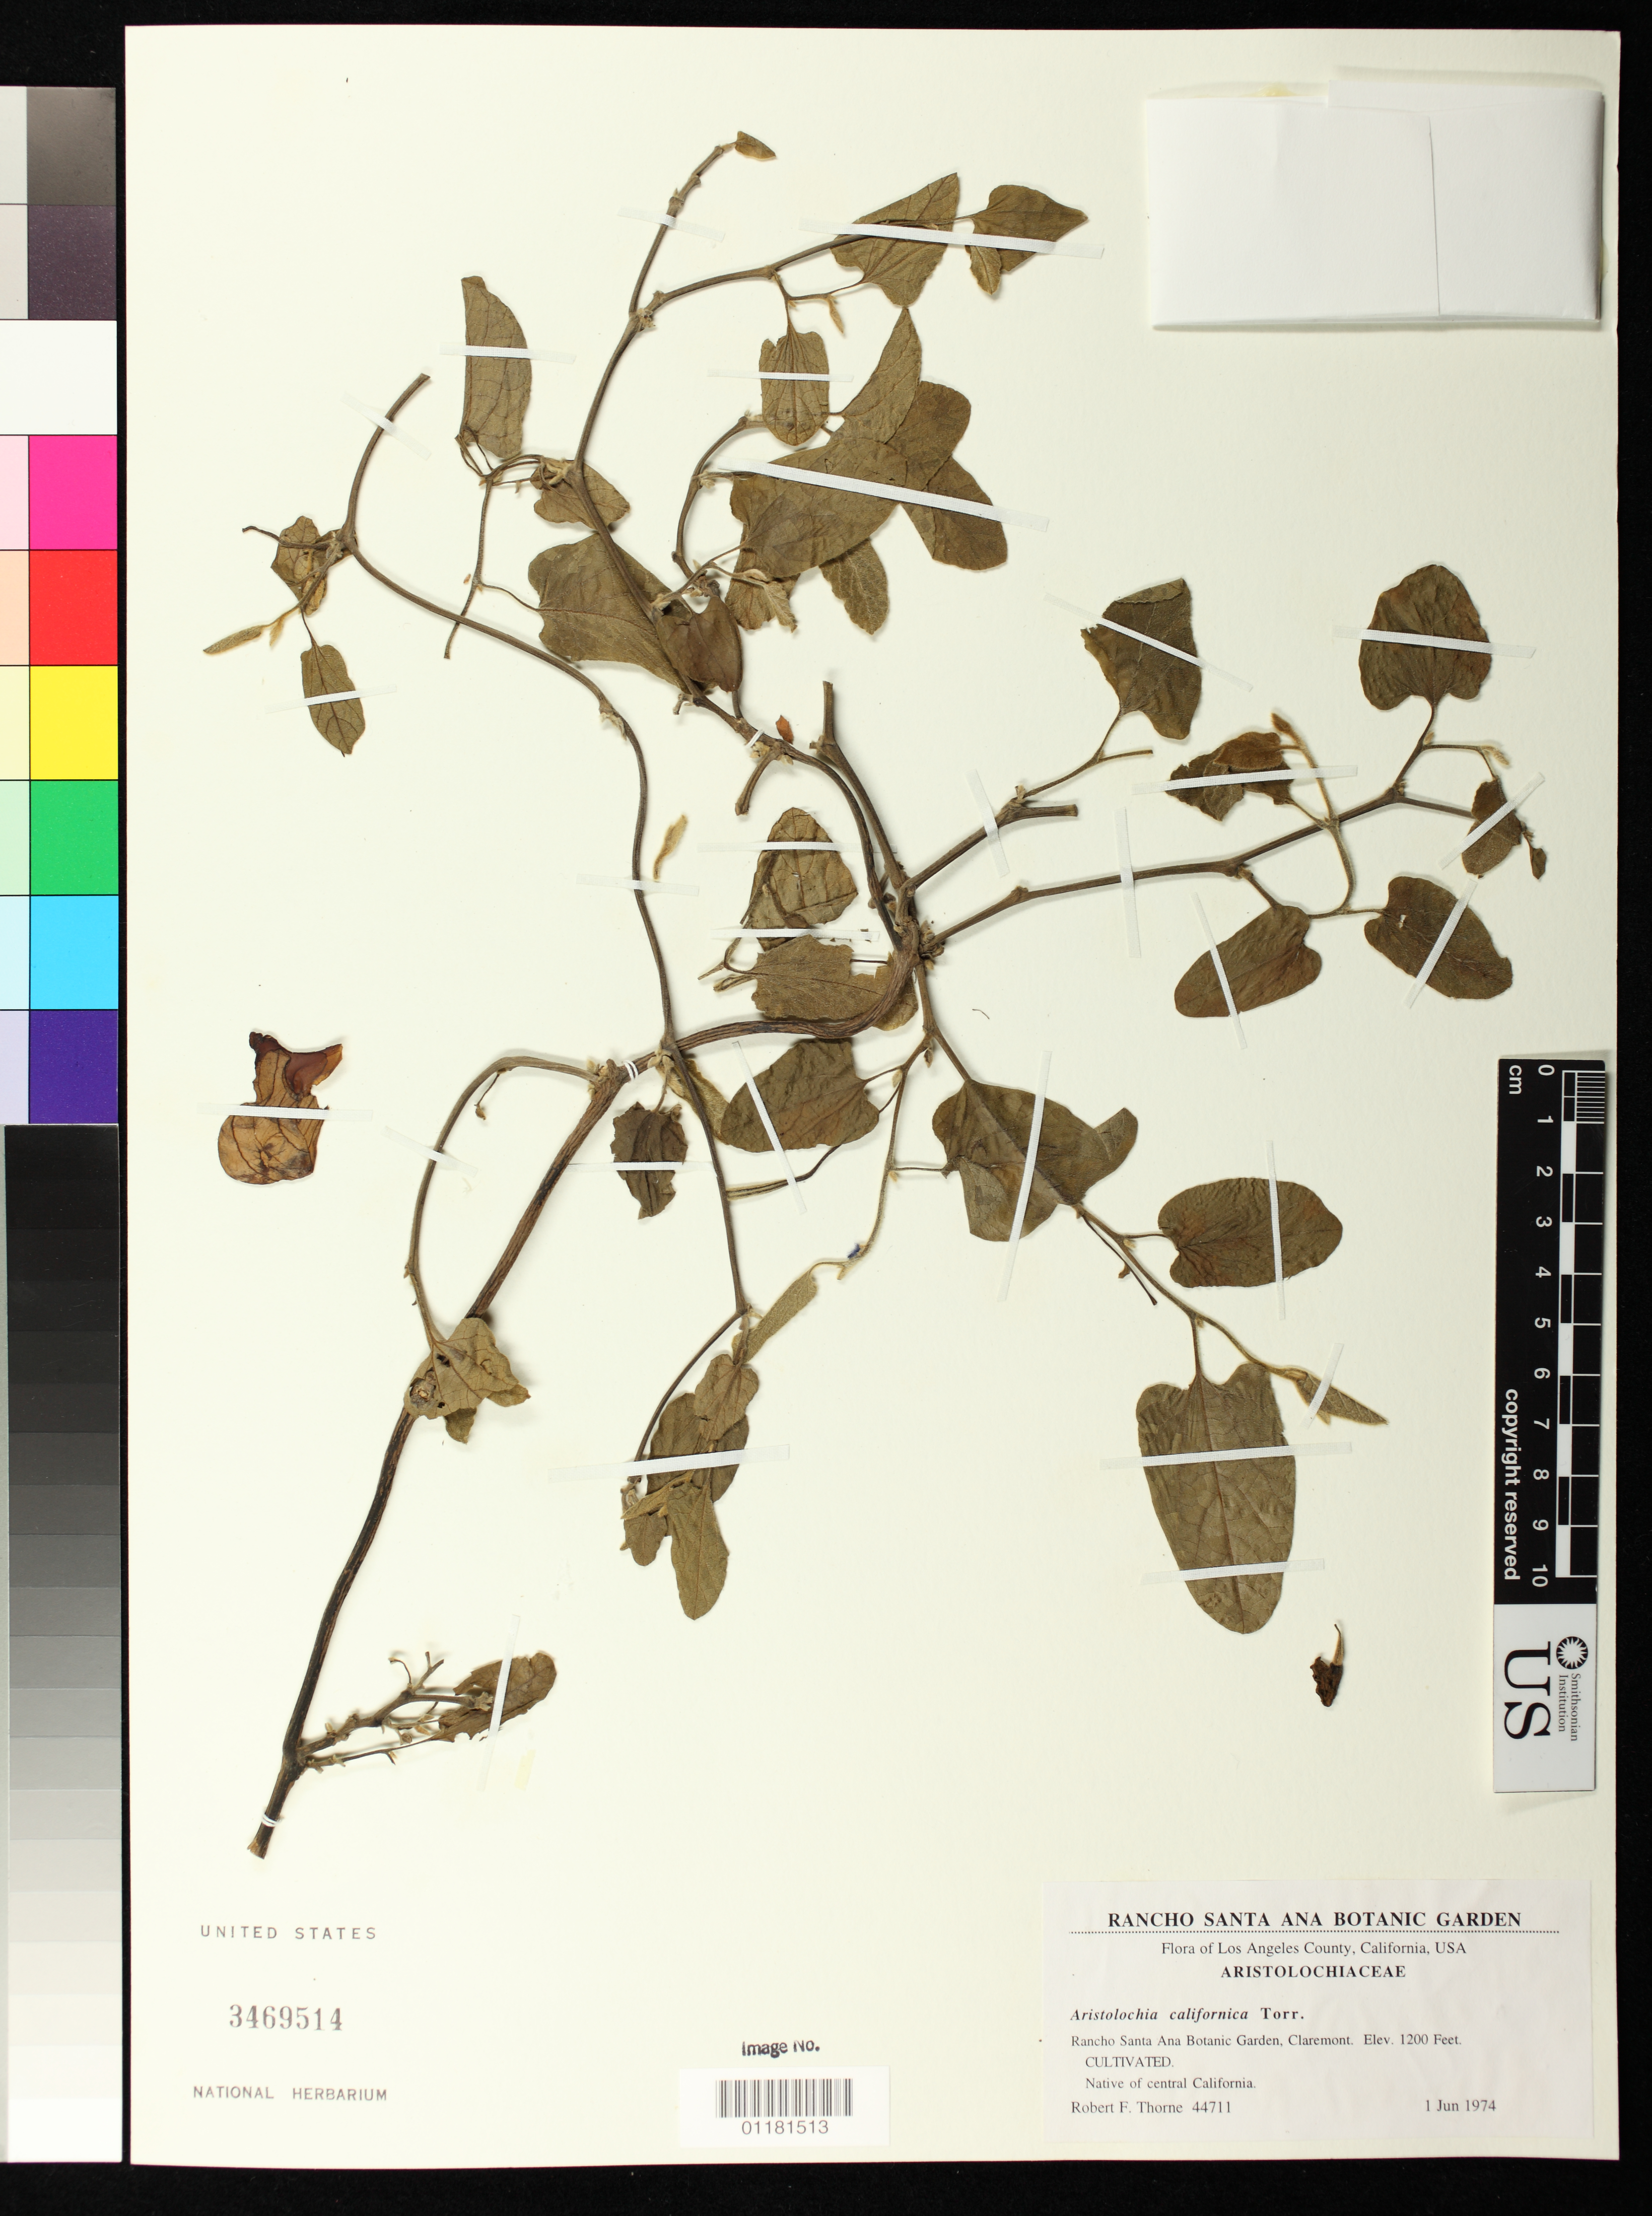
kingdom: Plantae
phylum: Tracheophyta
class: Magnoliopsida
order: Piperales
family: Aristolochiaceae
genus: Aristolochia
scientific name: Aristolochia californica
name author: Torr.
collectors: R. F. Thorne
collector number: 44711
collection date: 1974-06-01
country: United States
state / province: California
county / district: Los Angeles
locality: Rancho Santa Ana Botanic Garden, Claremont, Los Angeles County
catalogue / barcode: US 3469514